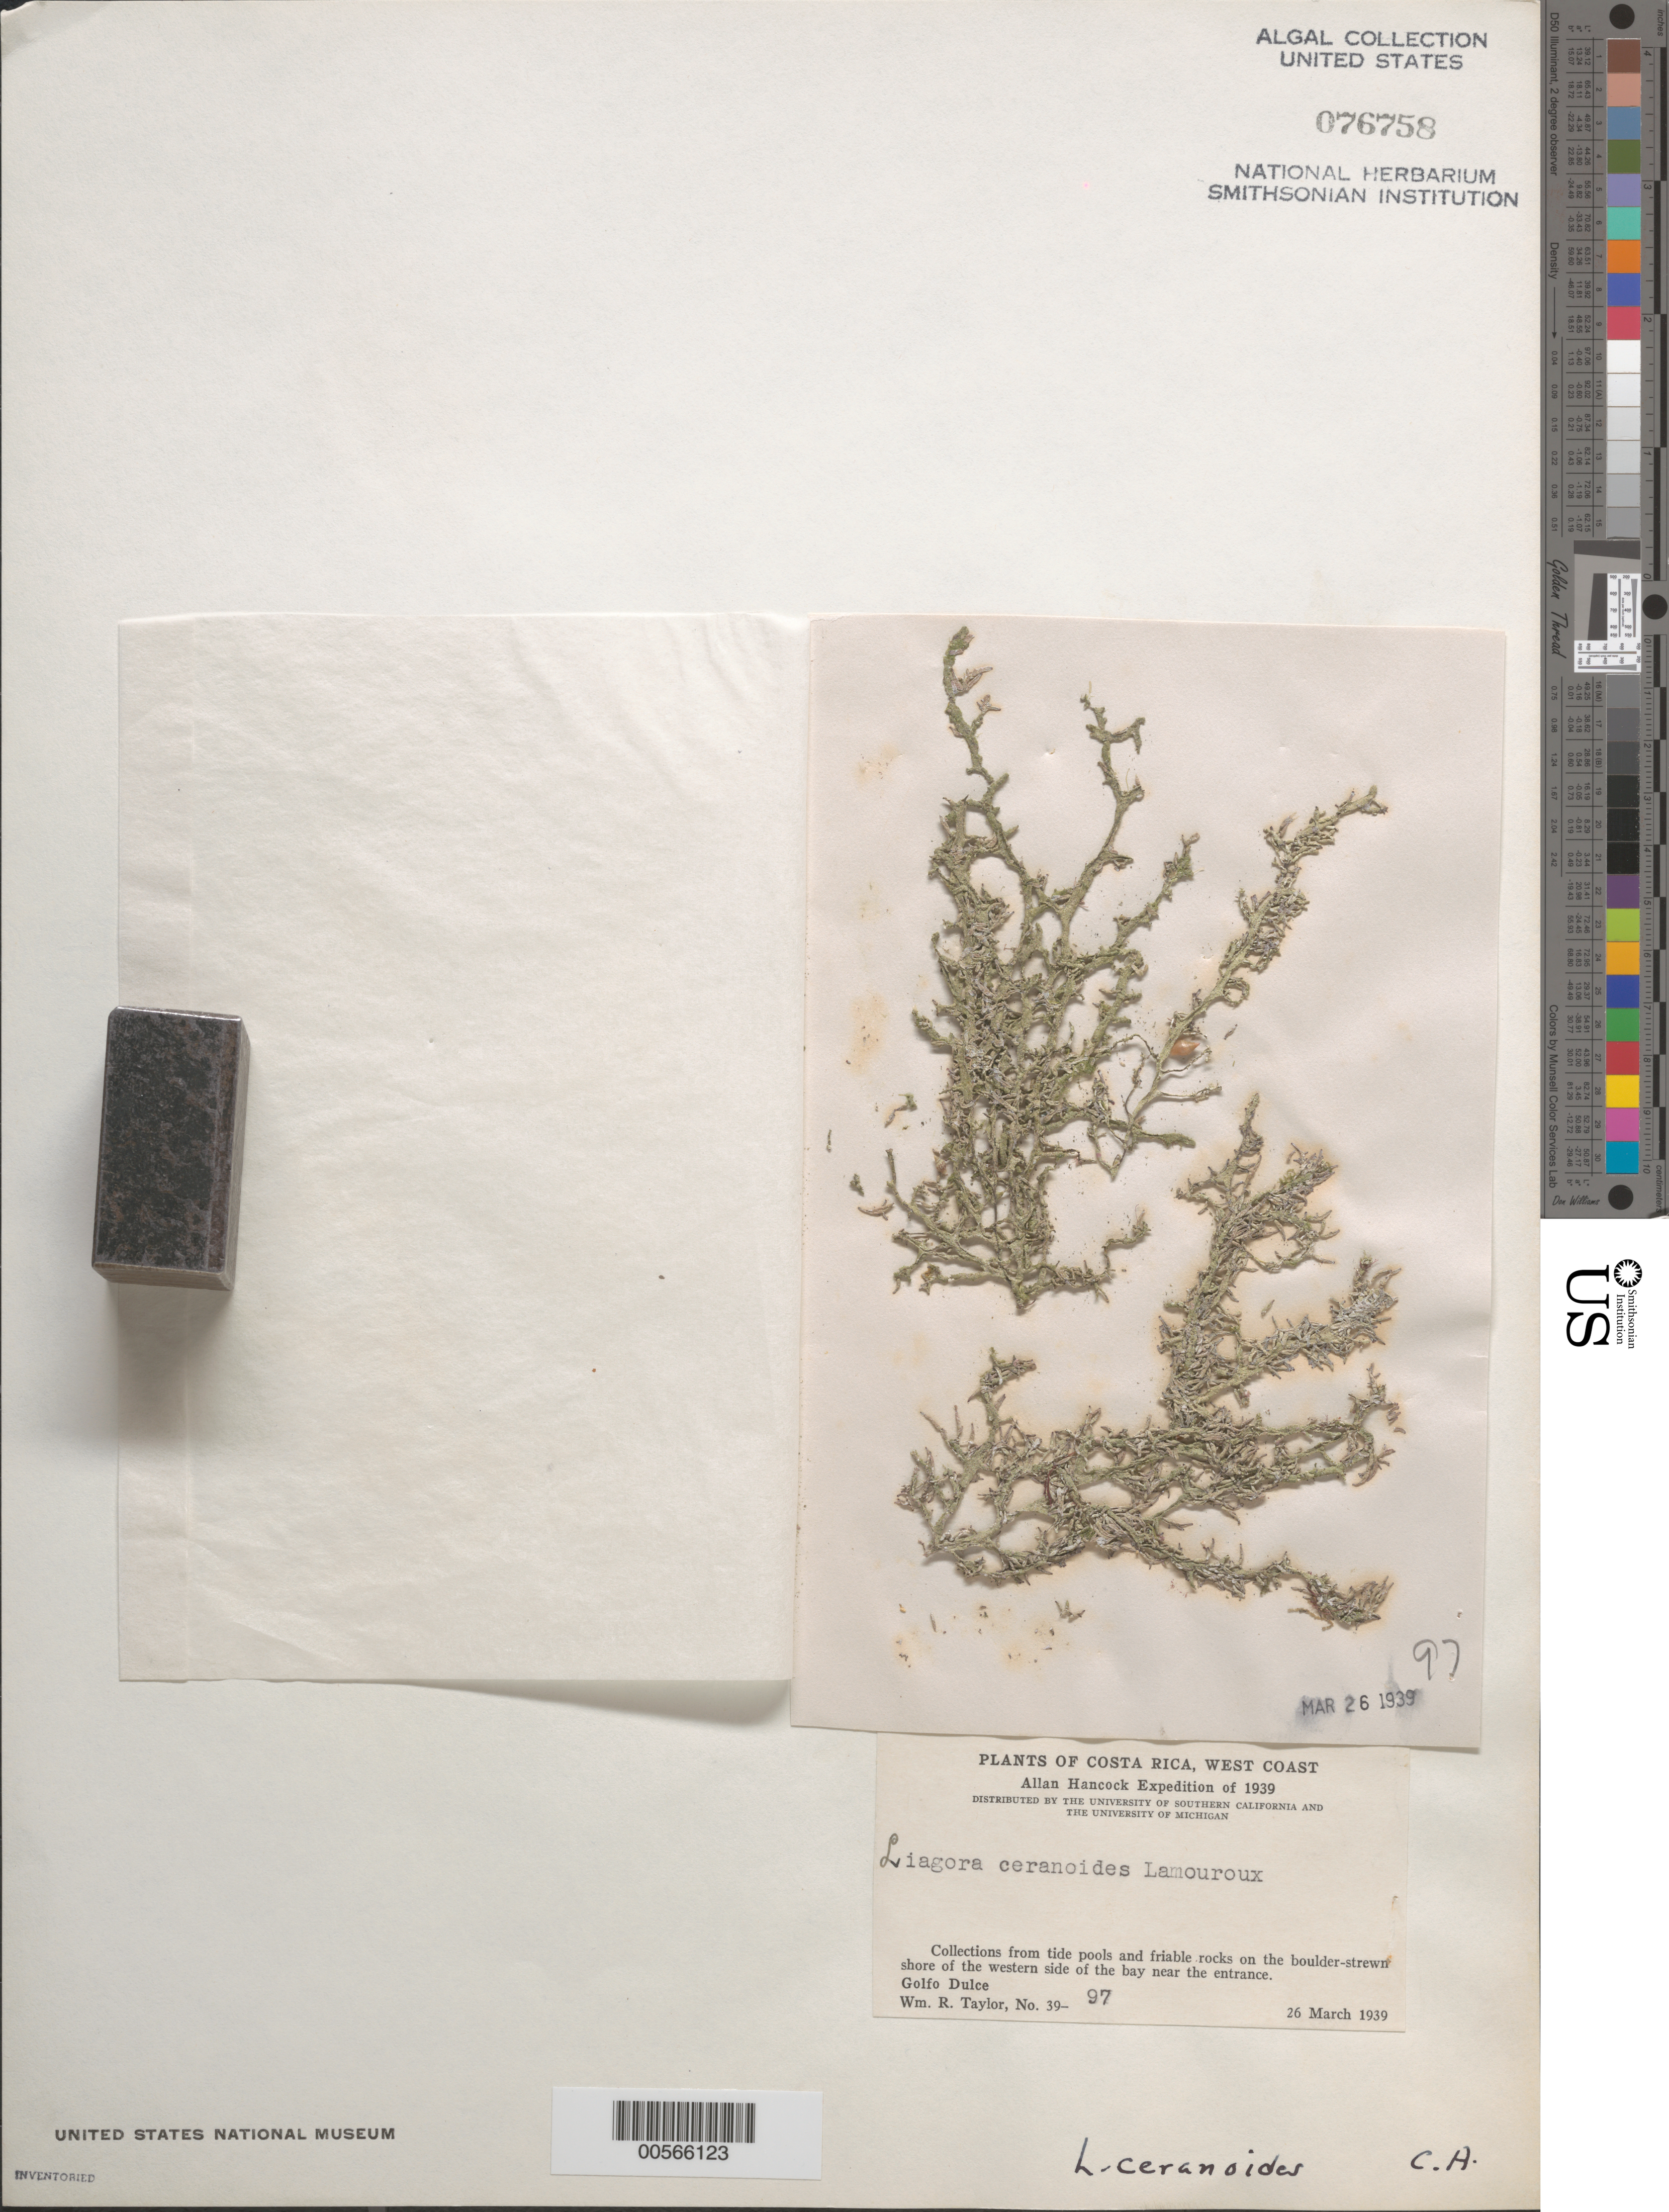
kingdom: Plantae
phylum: Rhodophyta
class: Florideophyceae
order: Nemaliales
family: Liagoraceae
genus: Liagora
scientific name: Liagora ceranoides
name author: J.V.Lamouroux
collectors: W. R. Taylor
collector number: WRT 39-97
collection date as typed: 26 Mar 1939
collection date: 1939-03-26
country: Costa Rica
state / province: Puntarenas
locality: Golfo Dulce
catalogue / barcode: US 76758